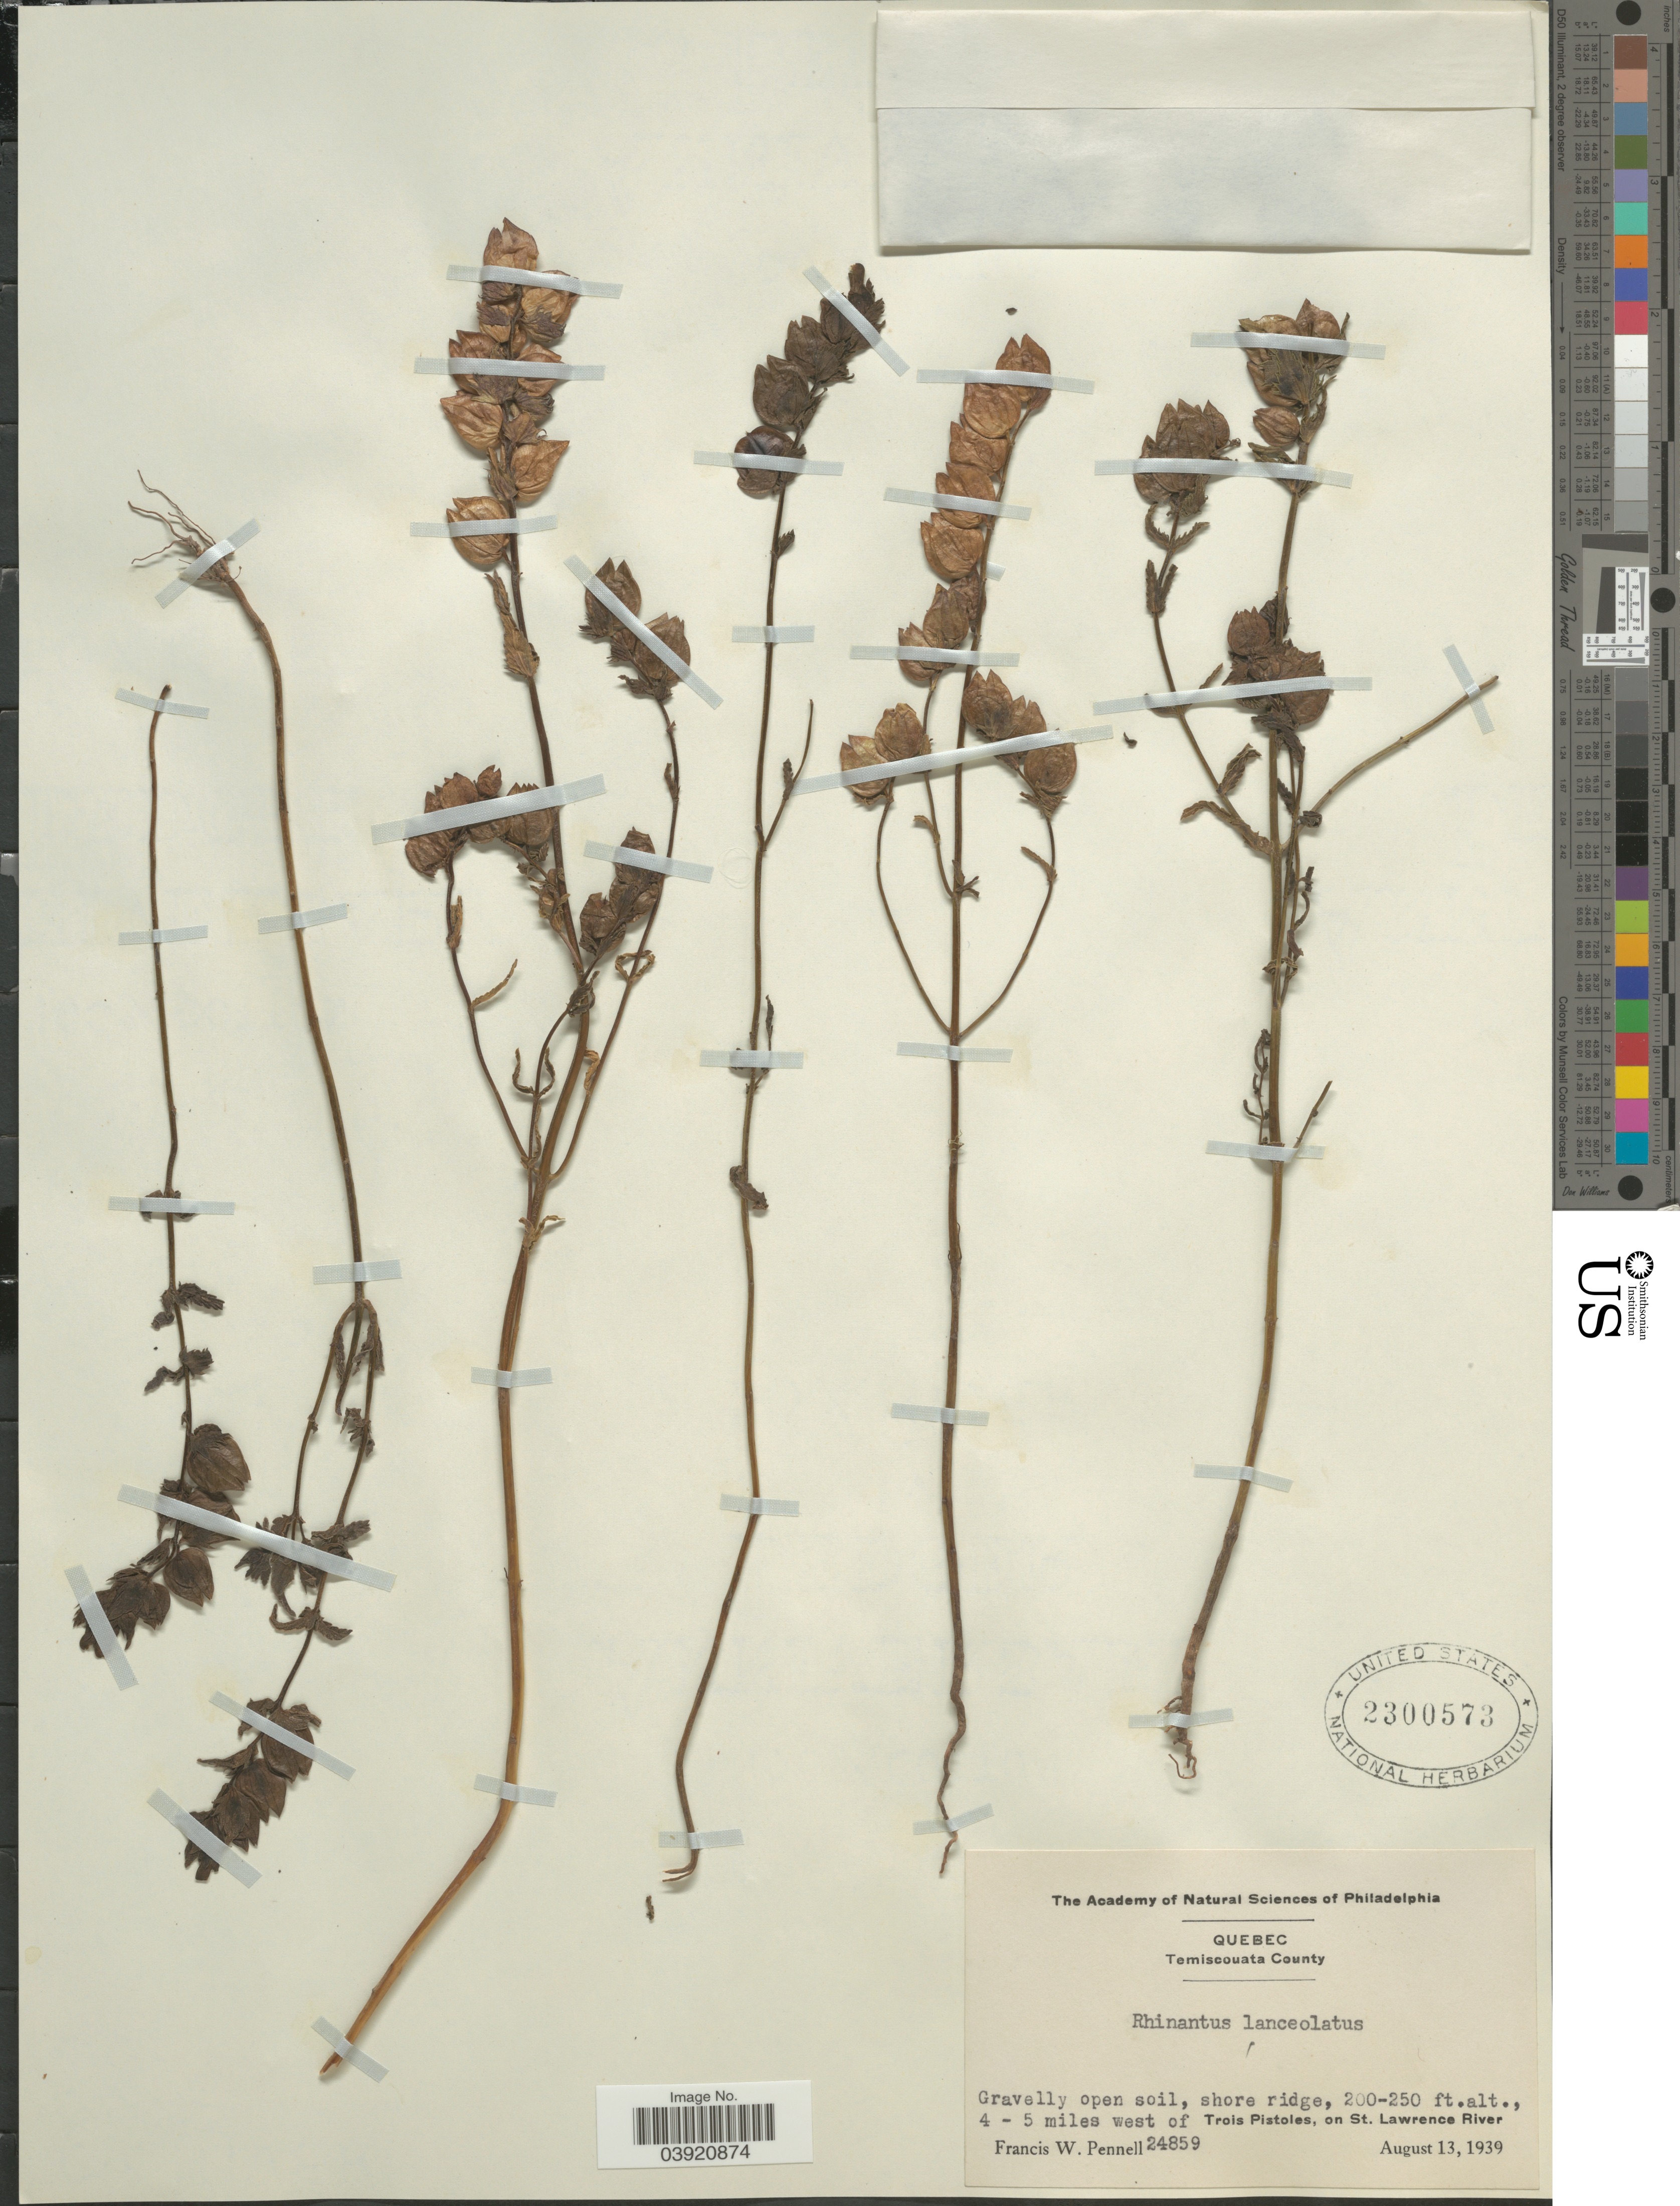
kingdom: Plantae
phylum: Tracheophyta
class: Magnoliopsida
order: Lamiales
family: Orobanchaceae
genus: Rhinanthus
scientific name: Rhinanthus sp.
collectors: F. W. Pennell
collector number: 24859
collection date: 1939-08-13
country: Canada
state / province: Quebec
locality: Temiscouata County. Gravelly open soil, shore ridge, 4-5 miles west of Trois Pistoles, on St. Lawrence River.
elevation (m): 61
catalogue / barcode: US 2300573